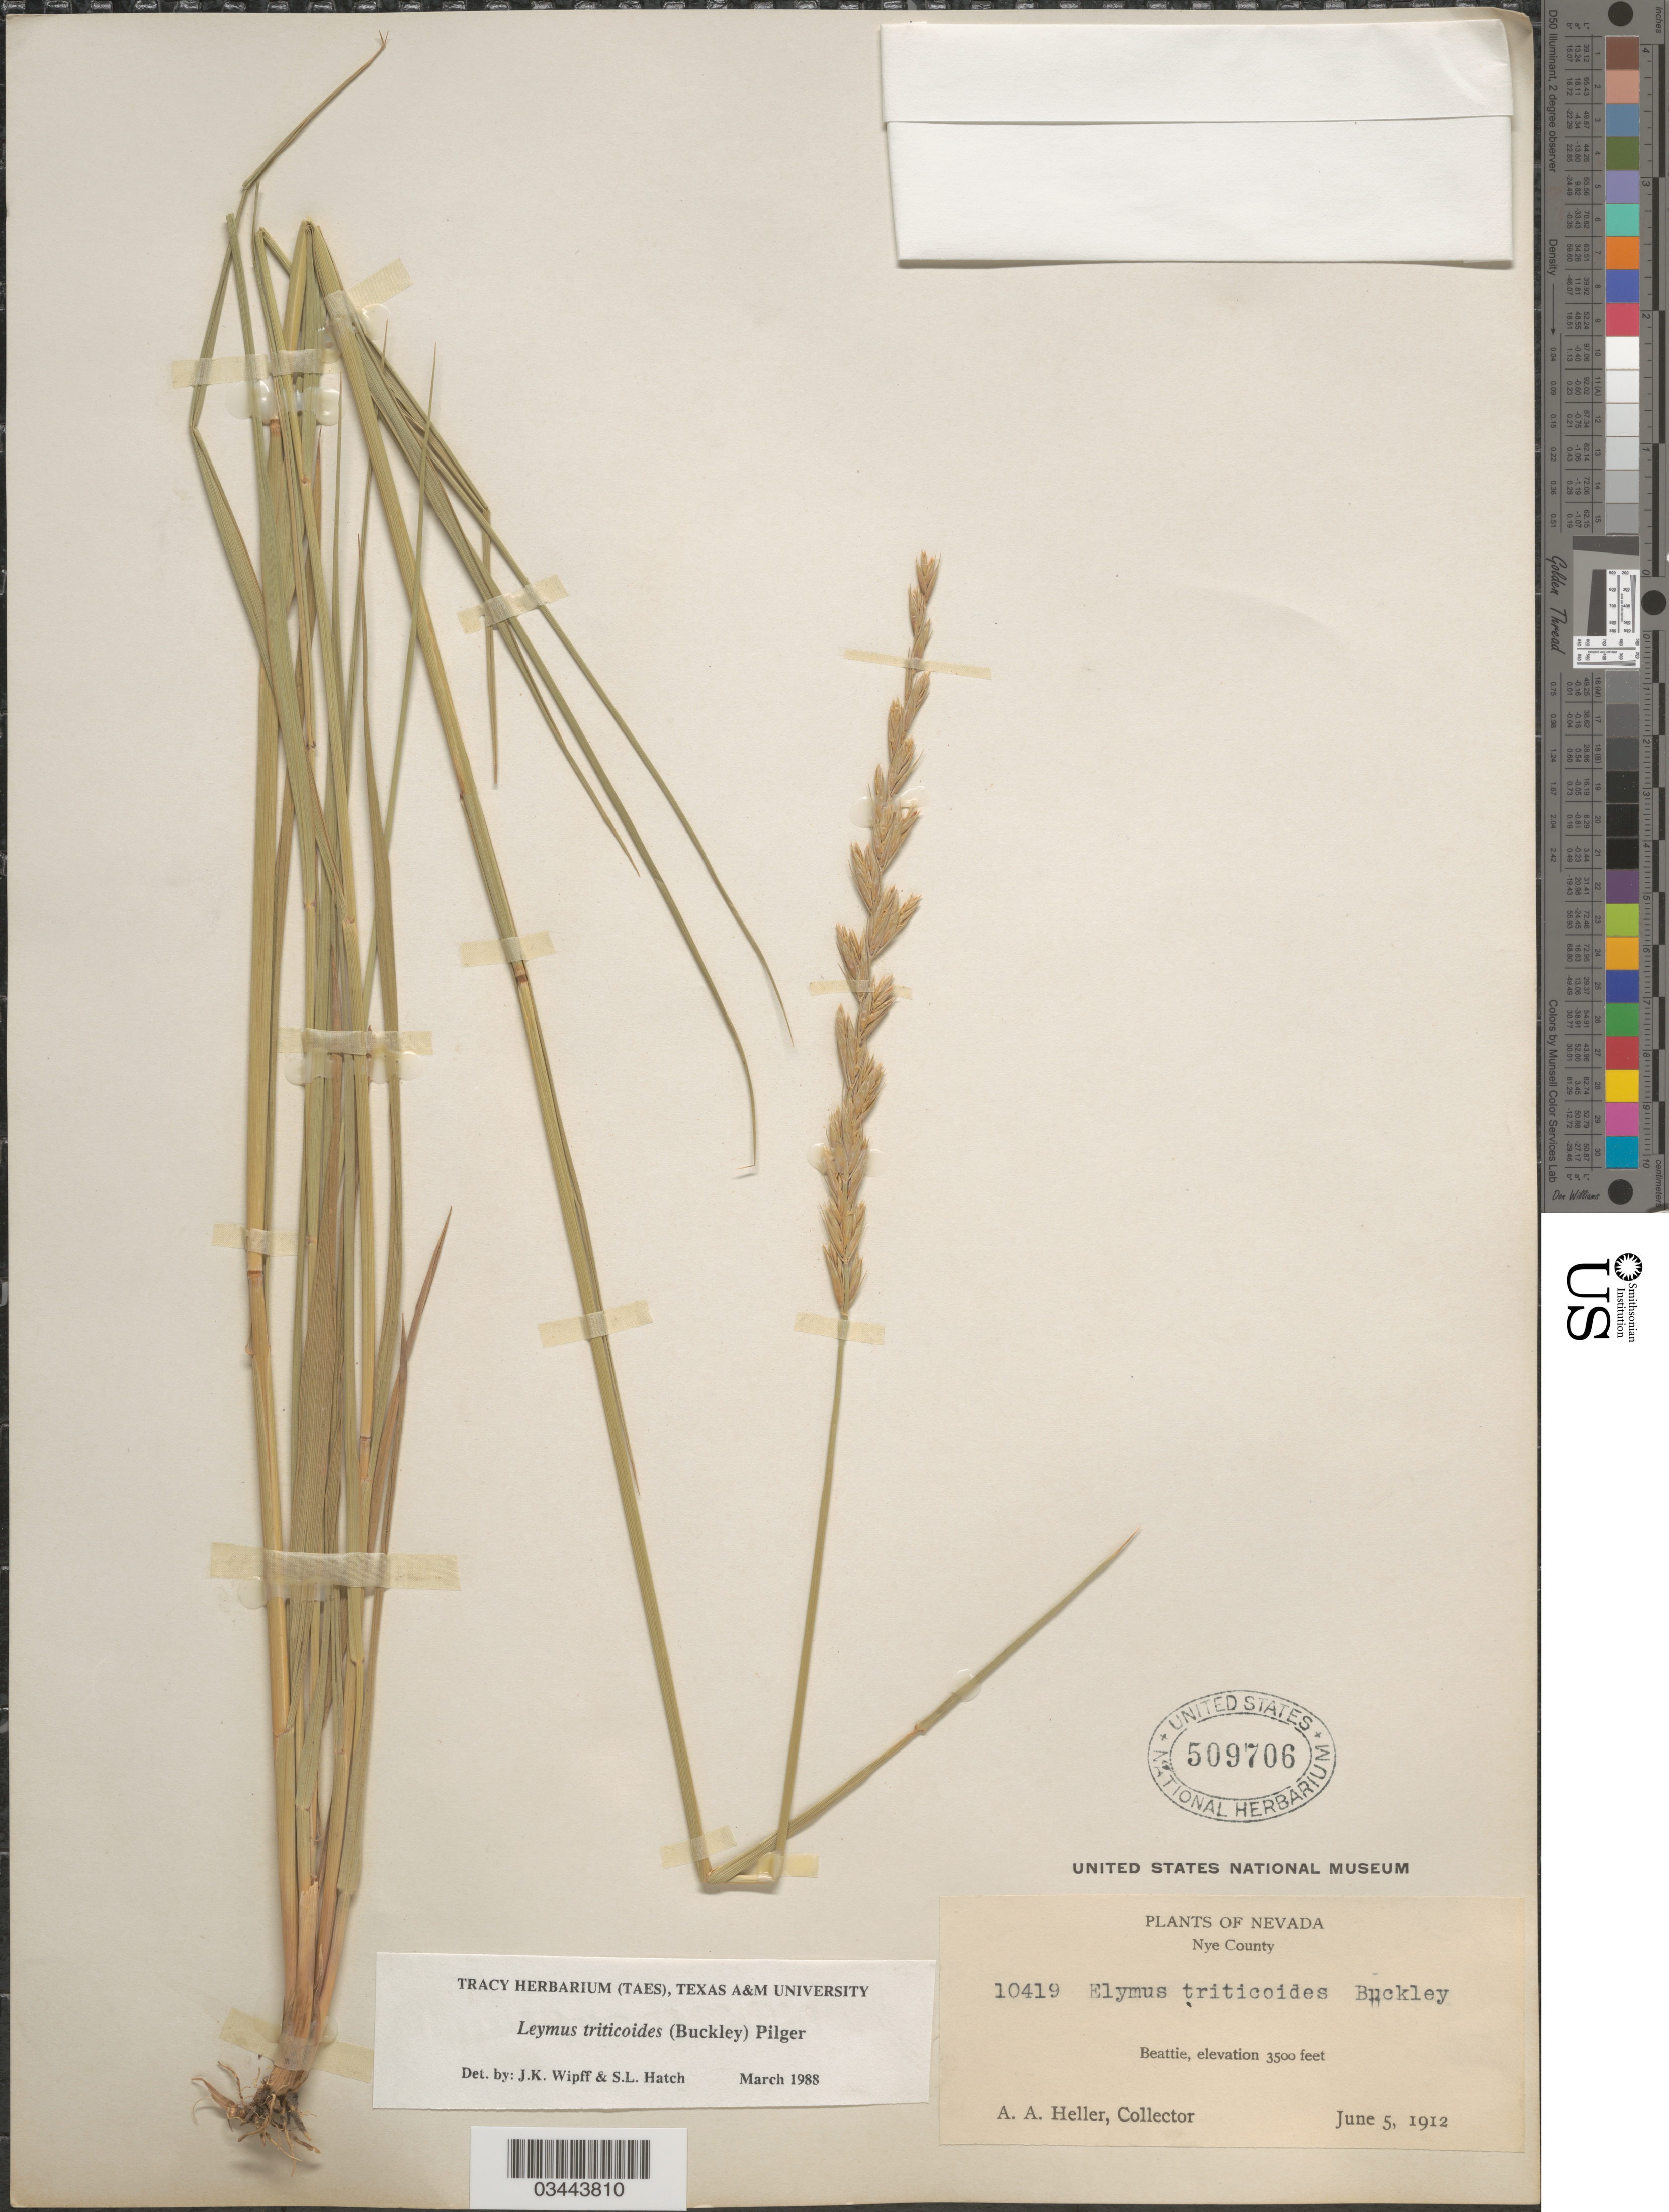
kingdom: Plantae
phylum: Tracheophyta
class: Liliopsida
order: Poales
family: Poaceae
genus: Leymus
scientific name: Leymus triticoides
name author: (Buckley) Pilg.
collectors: A. A. Heller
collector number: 10419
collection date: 1912-06-05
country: United States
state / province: Nevada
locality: Nye County. Beattie.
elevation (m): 1067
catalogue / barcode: US 509706